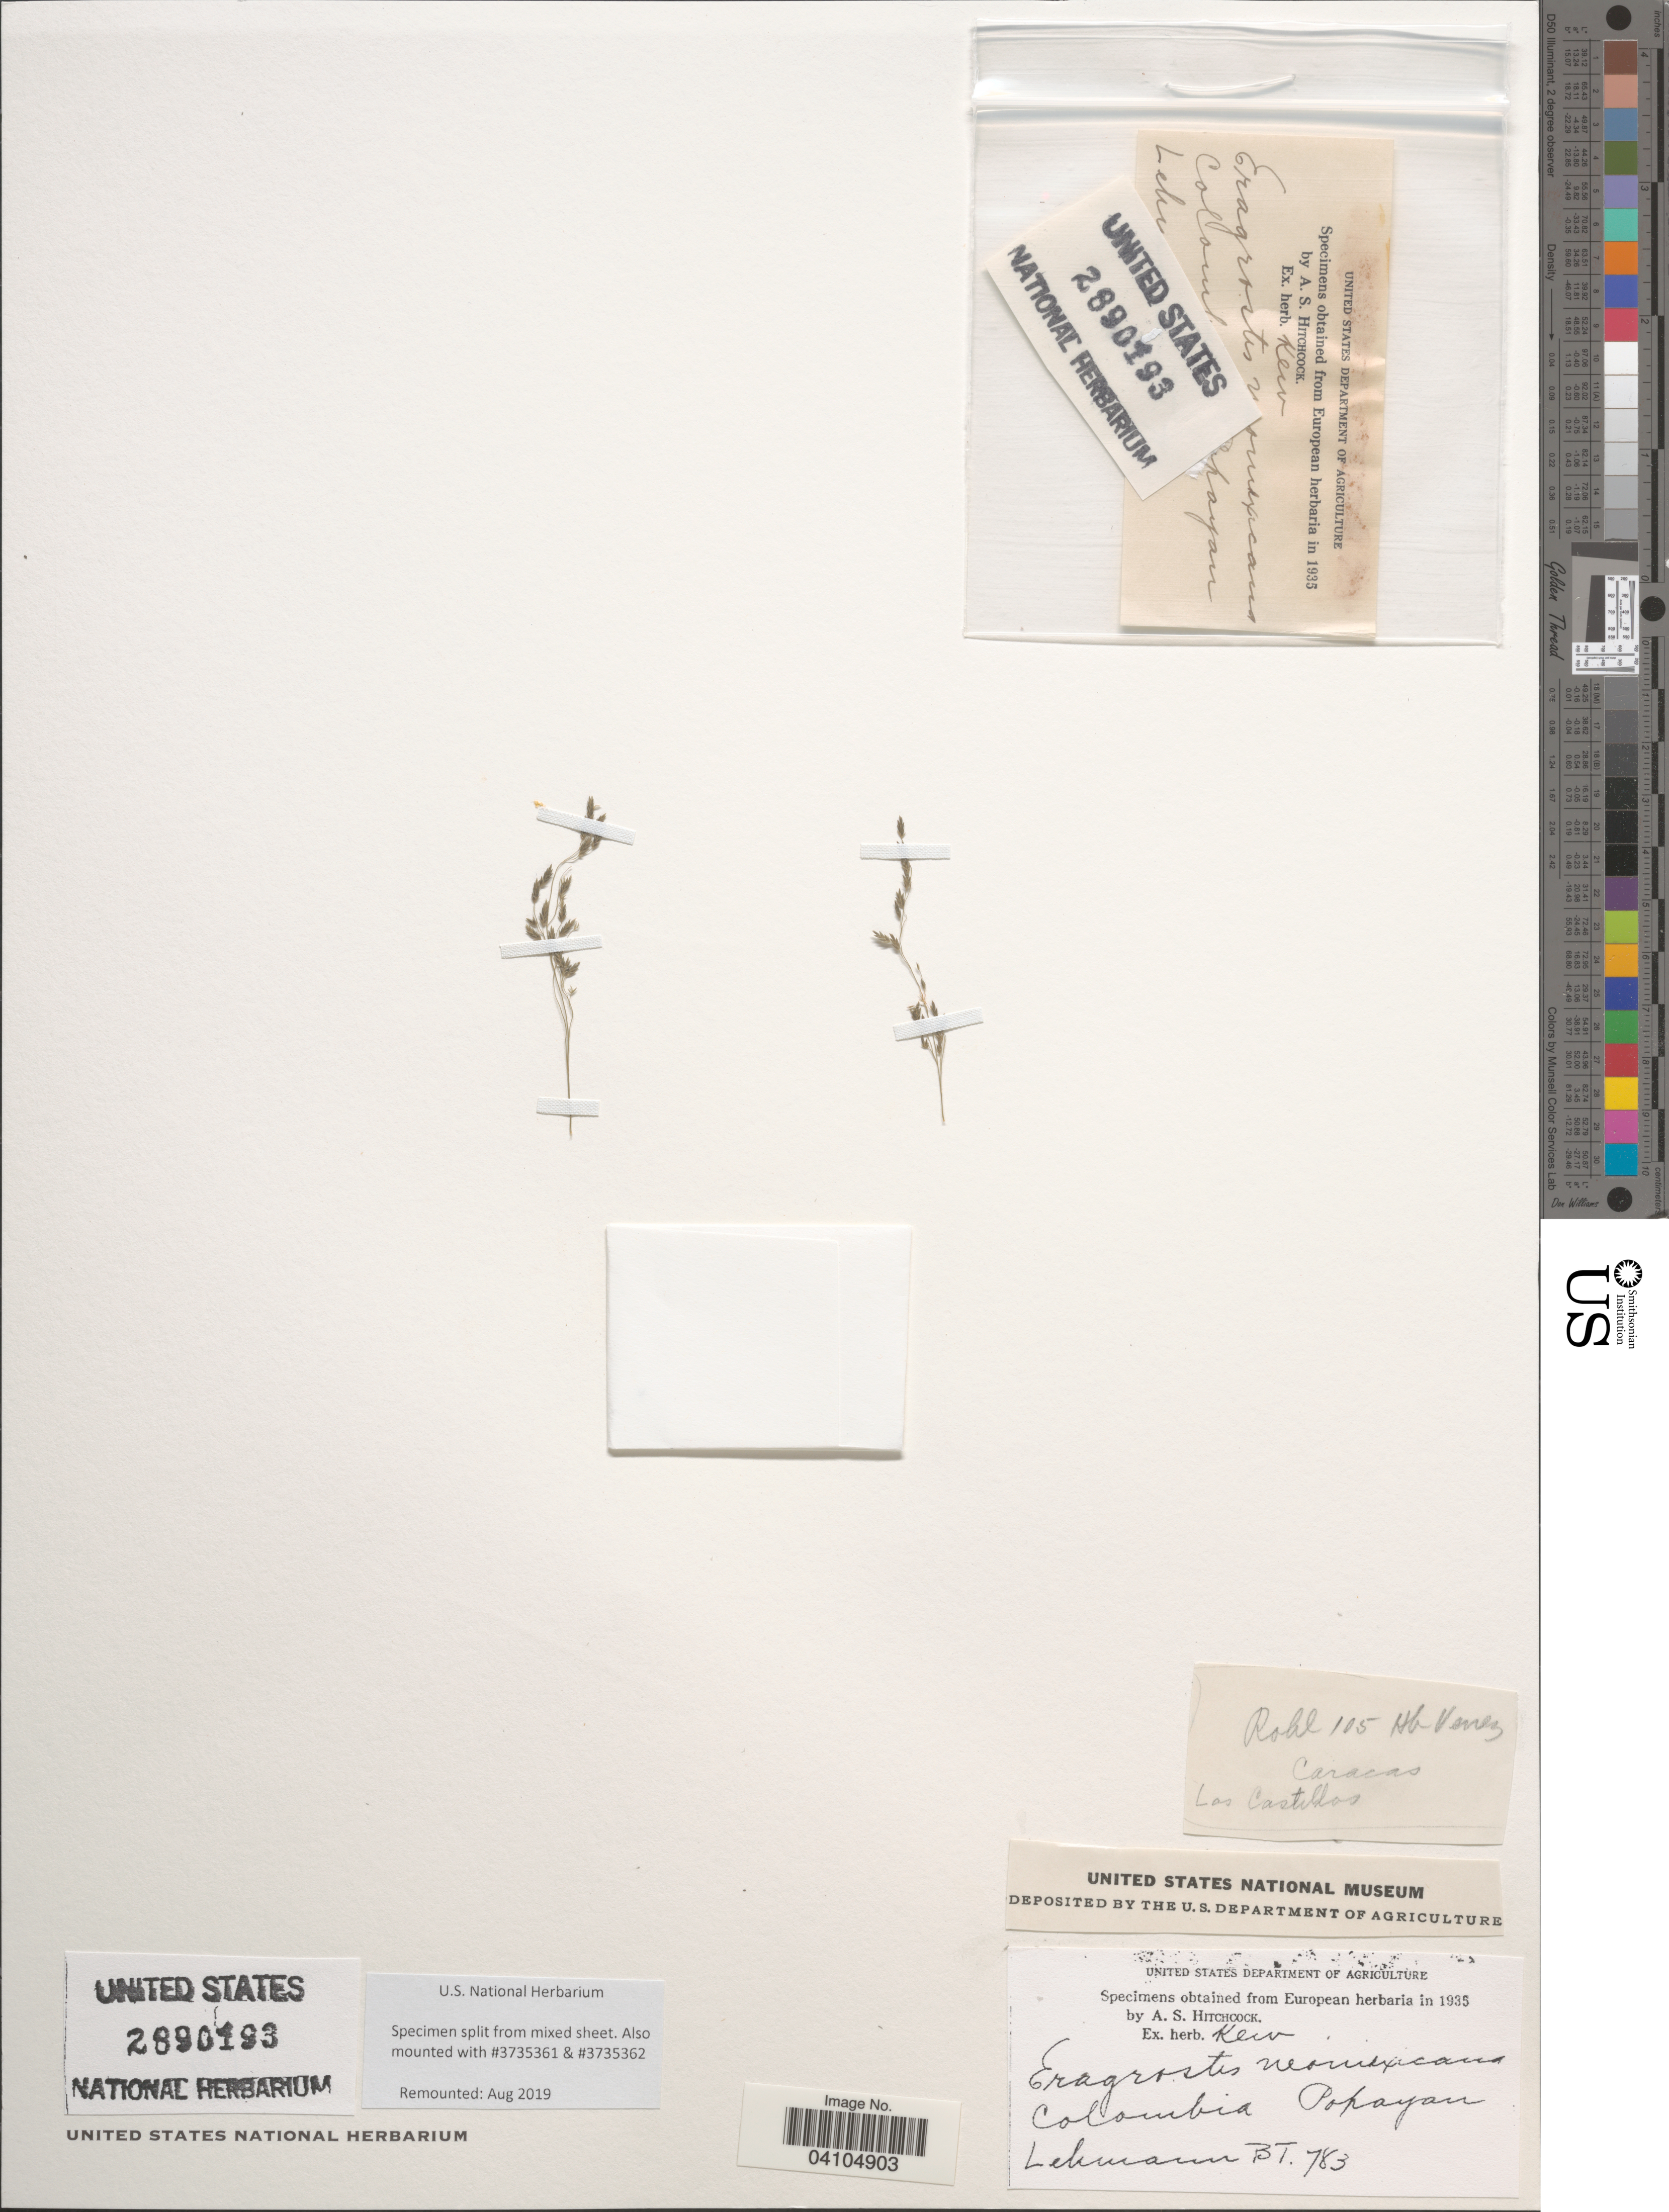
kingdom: Plantae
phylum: Tracheophyta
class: Liliopsida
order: Poales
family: Poaceae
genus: Eragrostis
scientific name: Eragrostis neomexicana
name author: Vasey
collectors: B. Lehmann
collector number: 783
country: Colombia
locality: Popayan.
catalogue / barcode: US 2890193